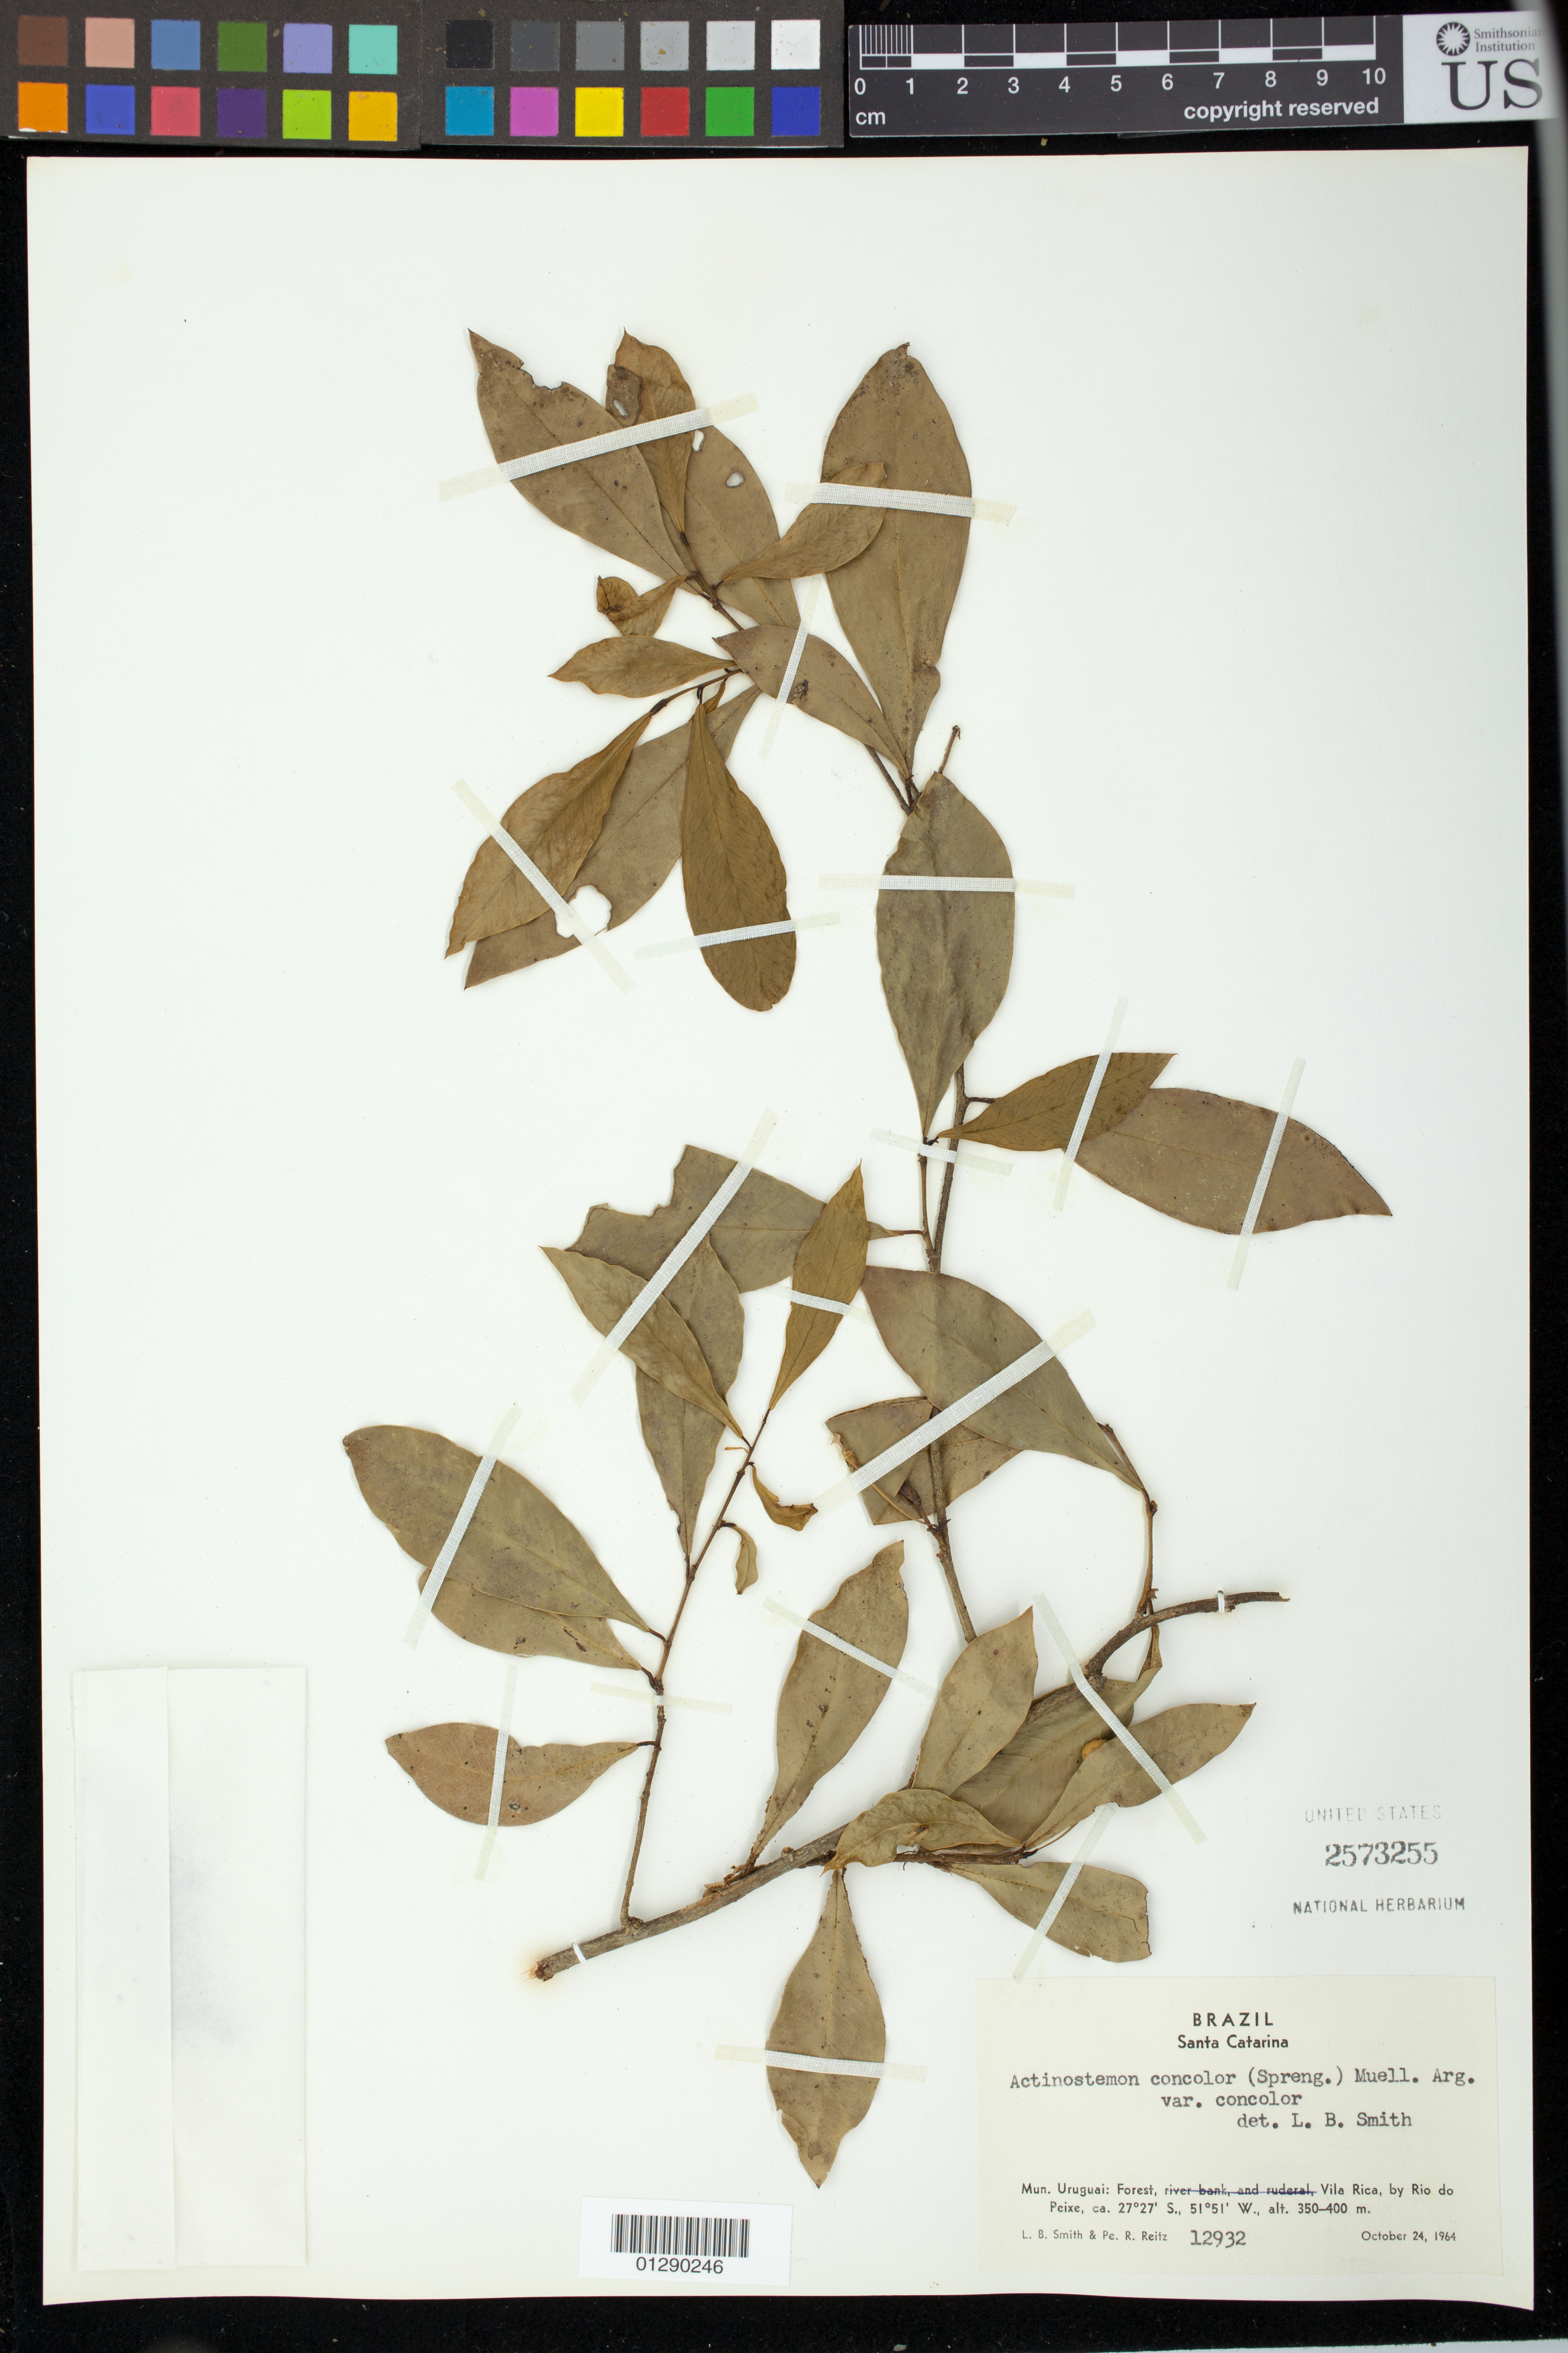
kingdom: Plantae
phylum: Tracheophyta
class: Magnoliopsida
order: Malpighiales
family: Euphorbiaceae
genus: Actinostemon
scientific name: Actinostemon concolor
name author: (Spreng.) Müll. Arg.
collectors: L. Smith & P. Reitz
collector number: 12932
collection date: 1964-10-24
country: Brazil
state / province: Santa Catarina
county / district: Santa Catarina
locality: Uruguai: Forest, river bank, Vila Rica, by Rio do Peixe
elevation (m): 350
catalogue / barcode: US 2573255